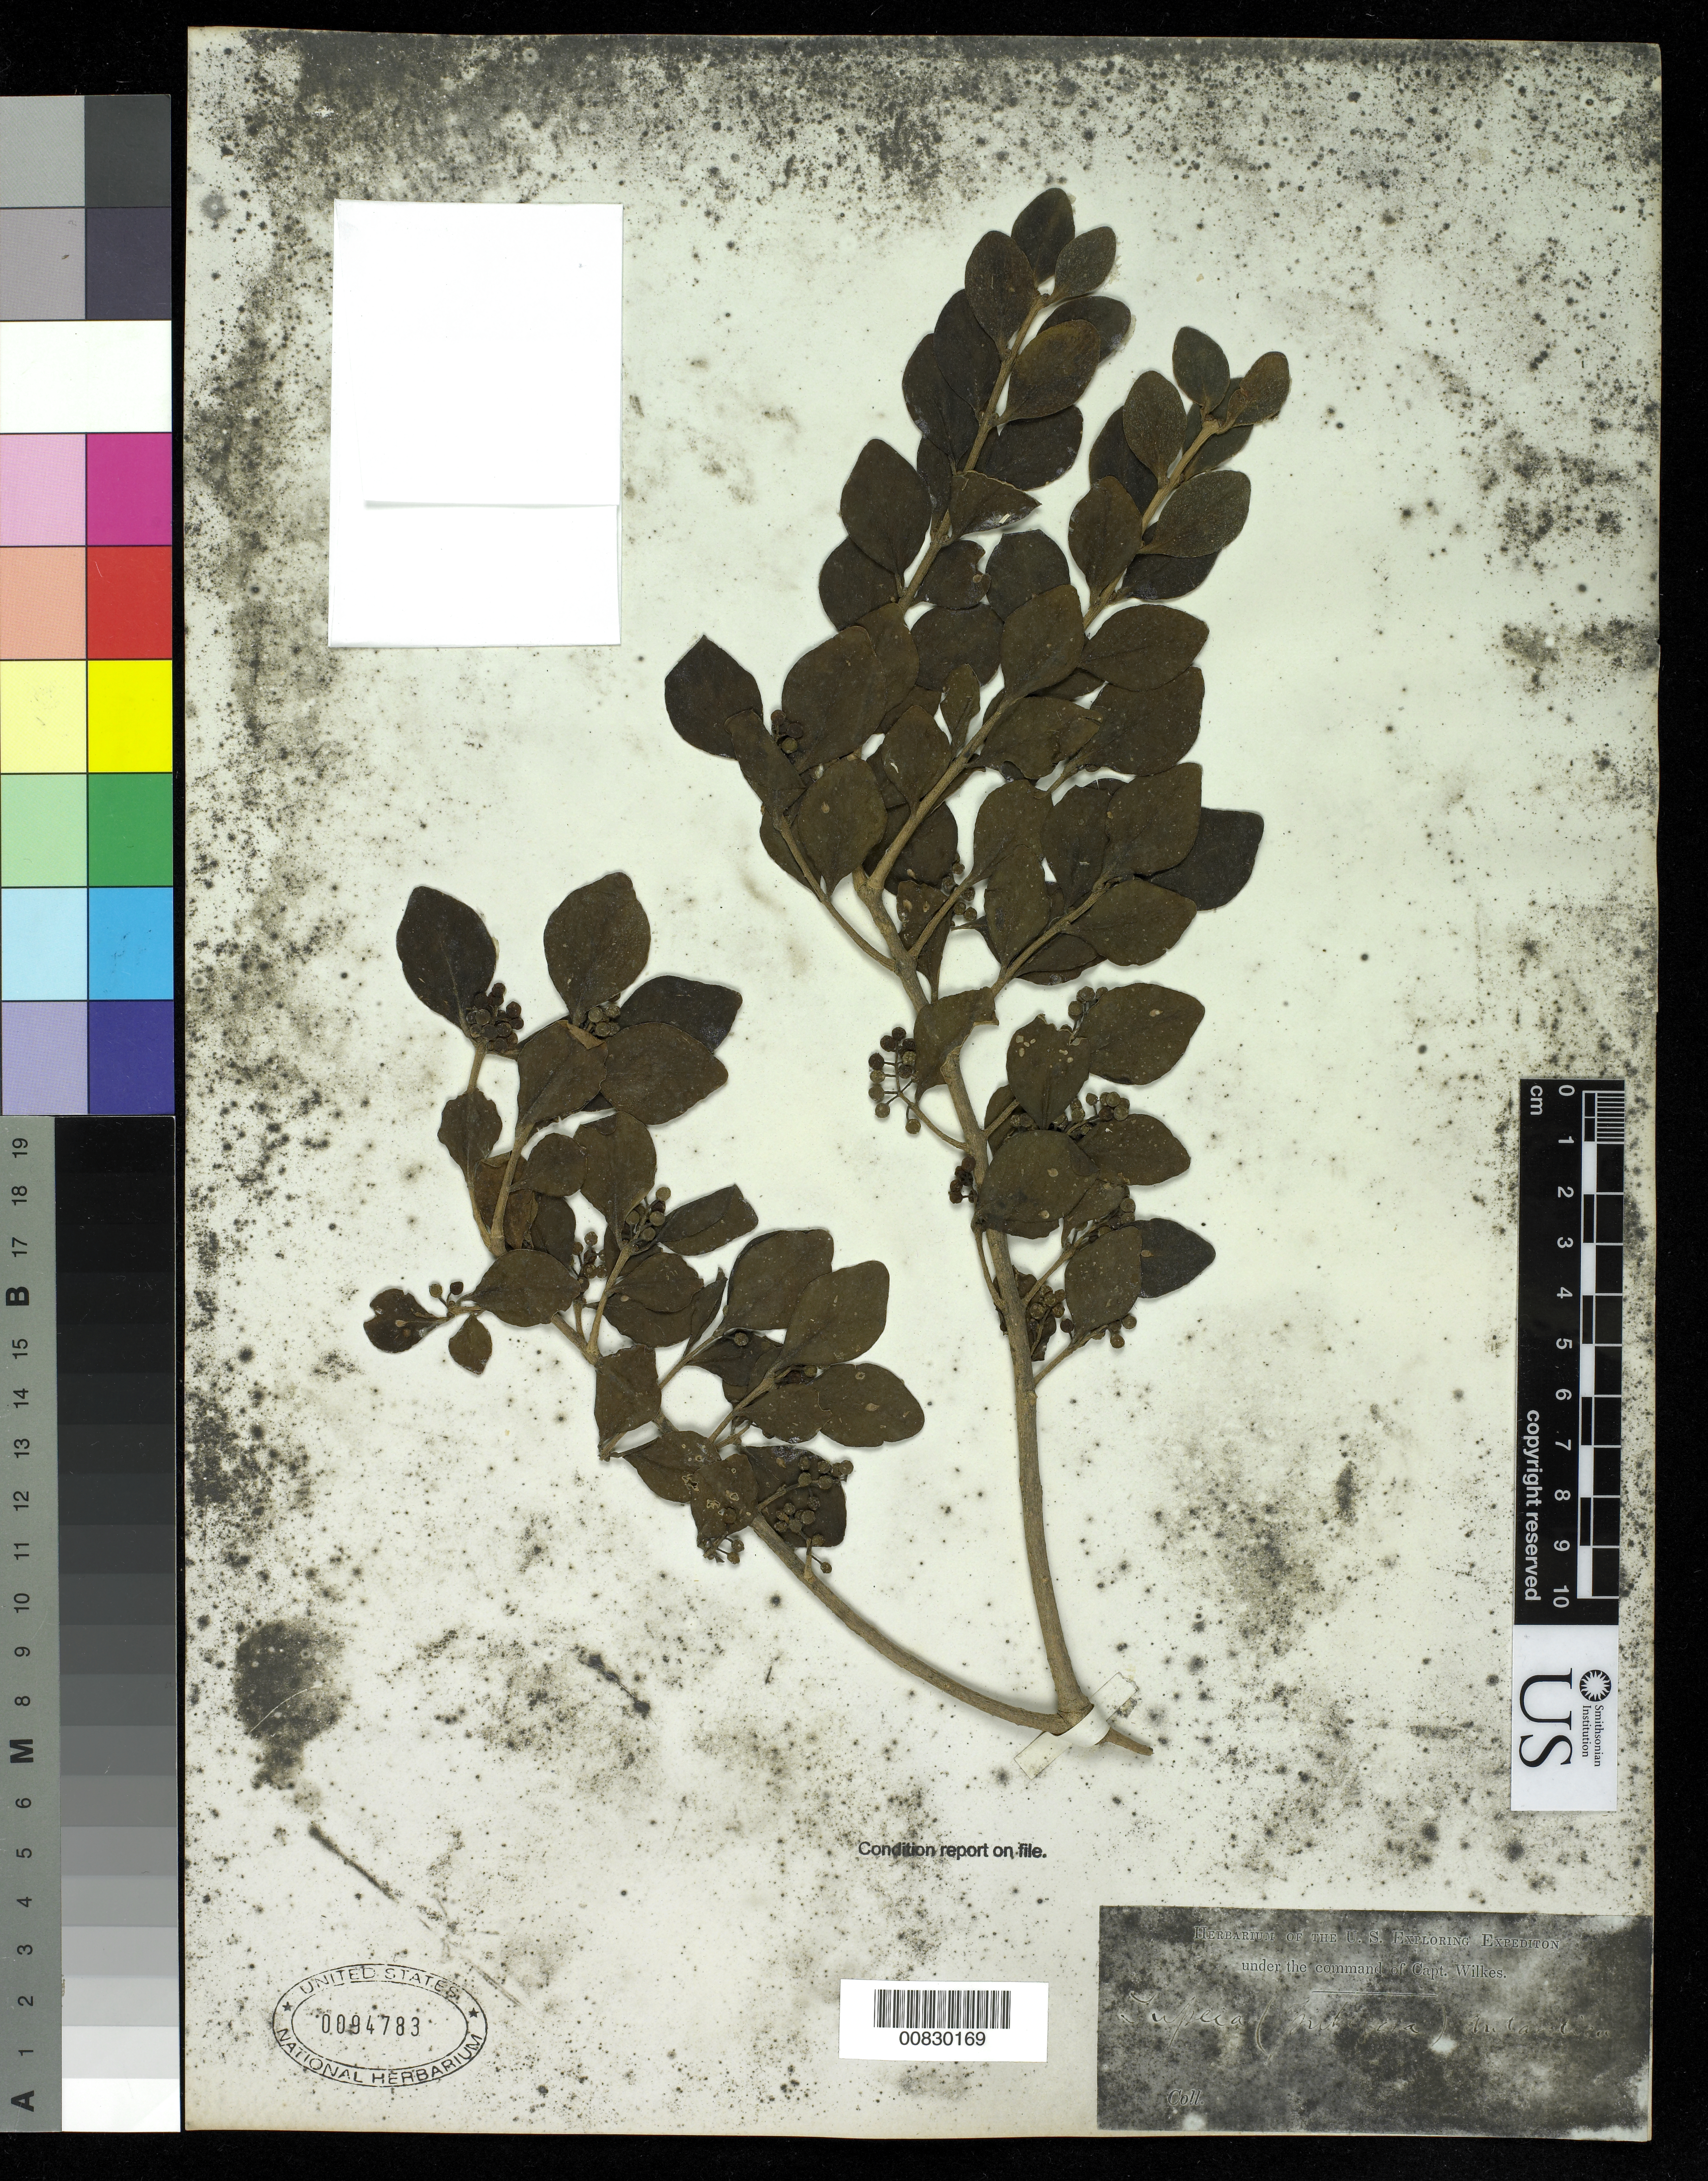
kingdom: Plantae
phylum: Tracheophyta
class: Magnoliopsida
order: Santalales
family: Loranthaceae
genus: Tupeia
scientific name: Tupeia antarctica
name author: (G. Forst.) Cham. & Schltdl.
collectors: Wilkes Explor. Exped.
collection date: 1838/1842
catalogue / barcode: US 94783